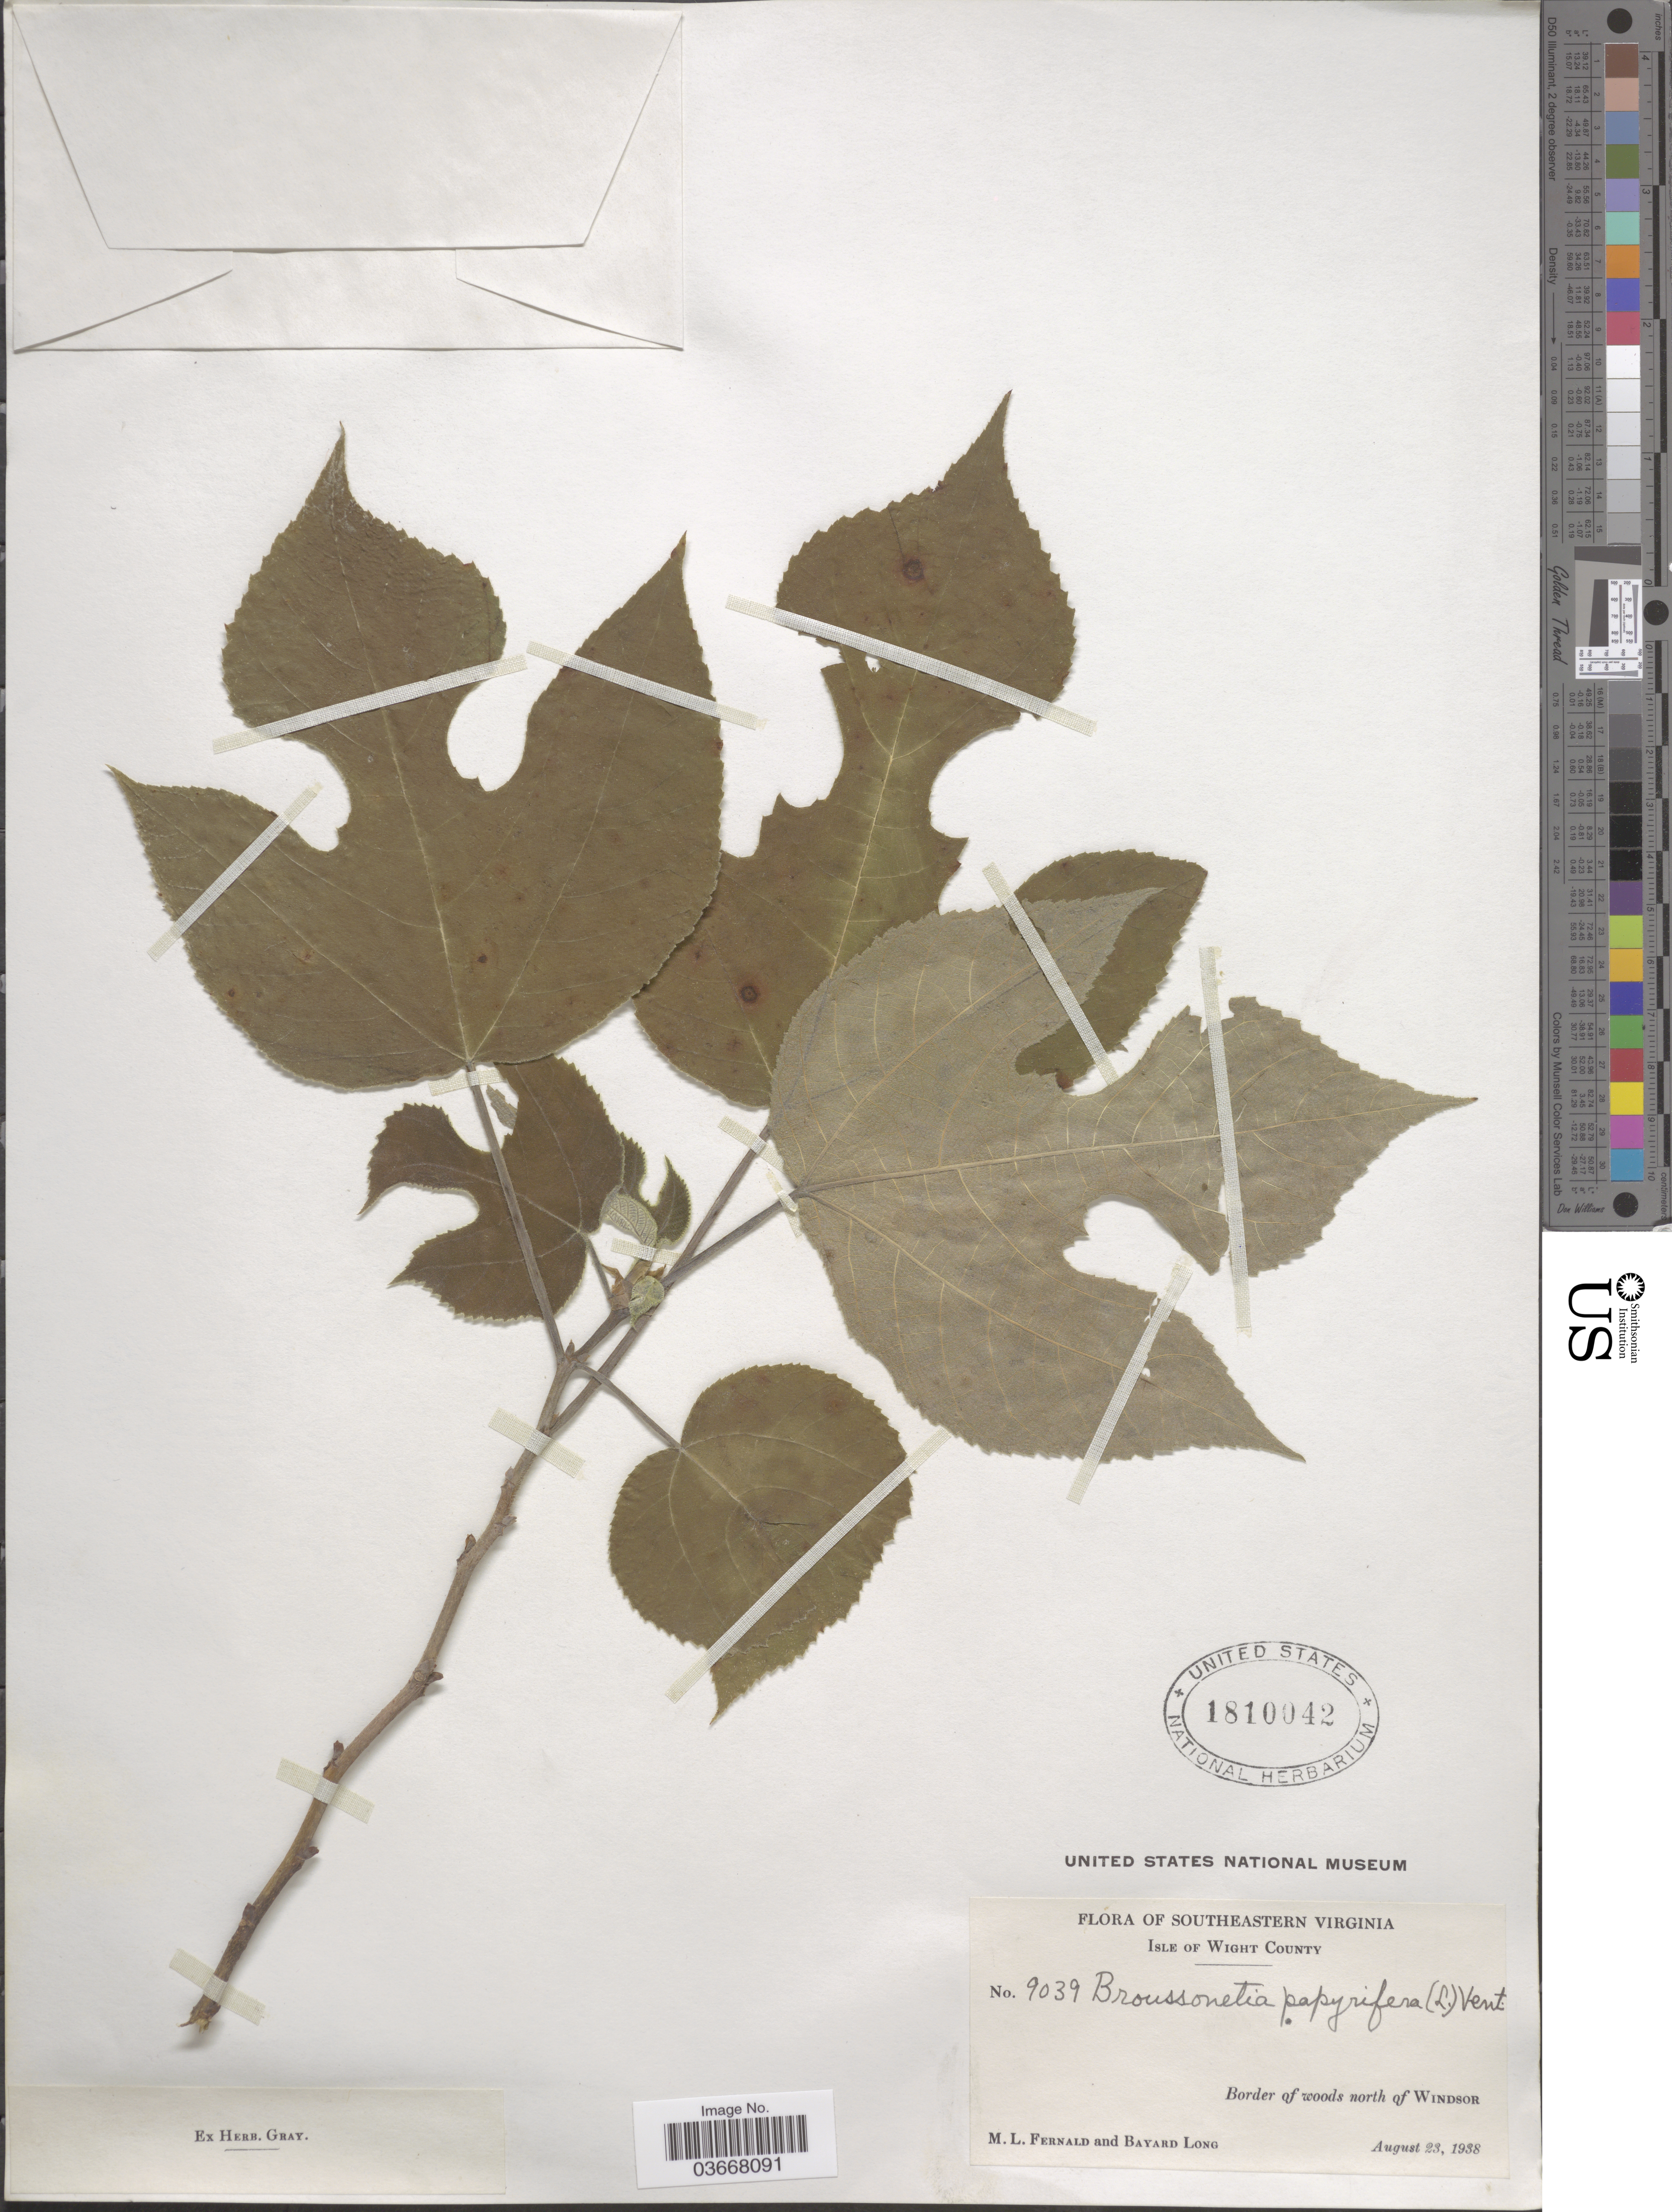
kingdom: Plantae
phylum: Tracheophyta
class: Magnoliopsida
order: Rosales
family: Moraceae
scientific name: Broussoneta papyrifera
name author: (L.) L'Hér. ex Vent.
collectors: M. L. Fernald & B. Long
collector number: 9039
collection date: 1938-08-23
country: United States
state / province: Virginia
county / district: Isle of Wight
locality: Southeastern Virginia. Isle of Wight County. Border of woods north of Windsor.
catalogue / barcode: US 1810042